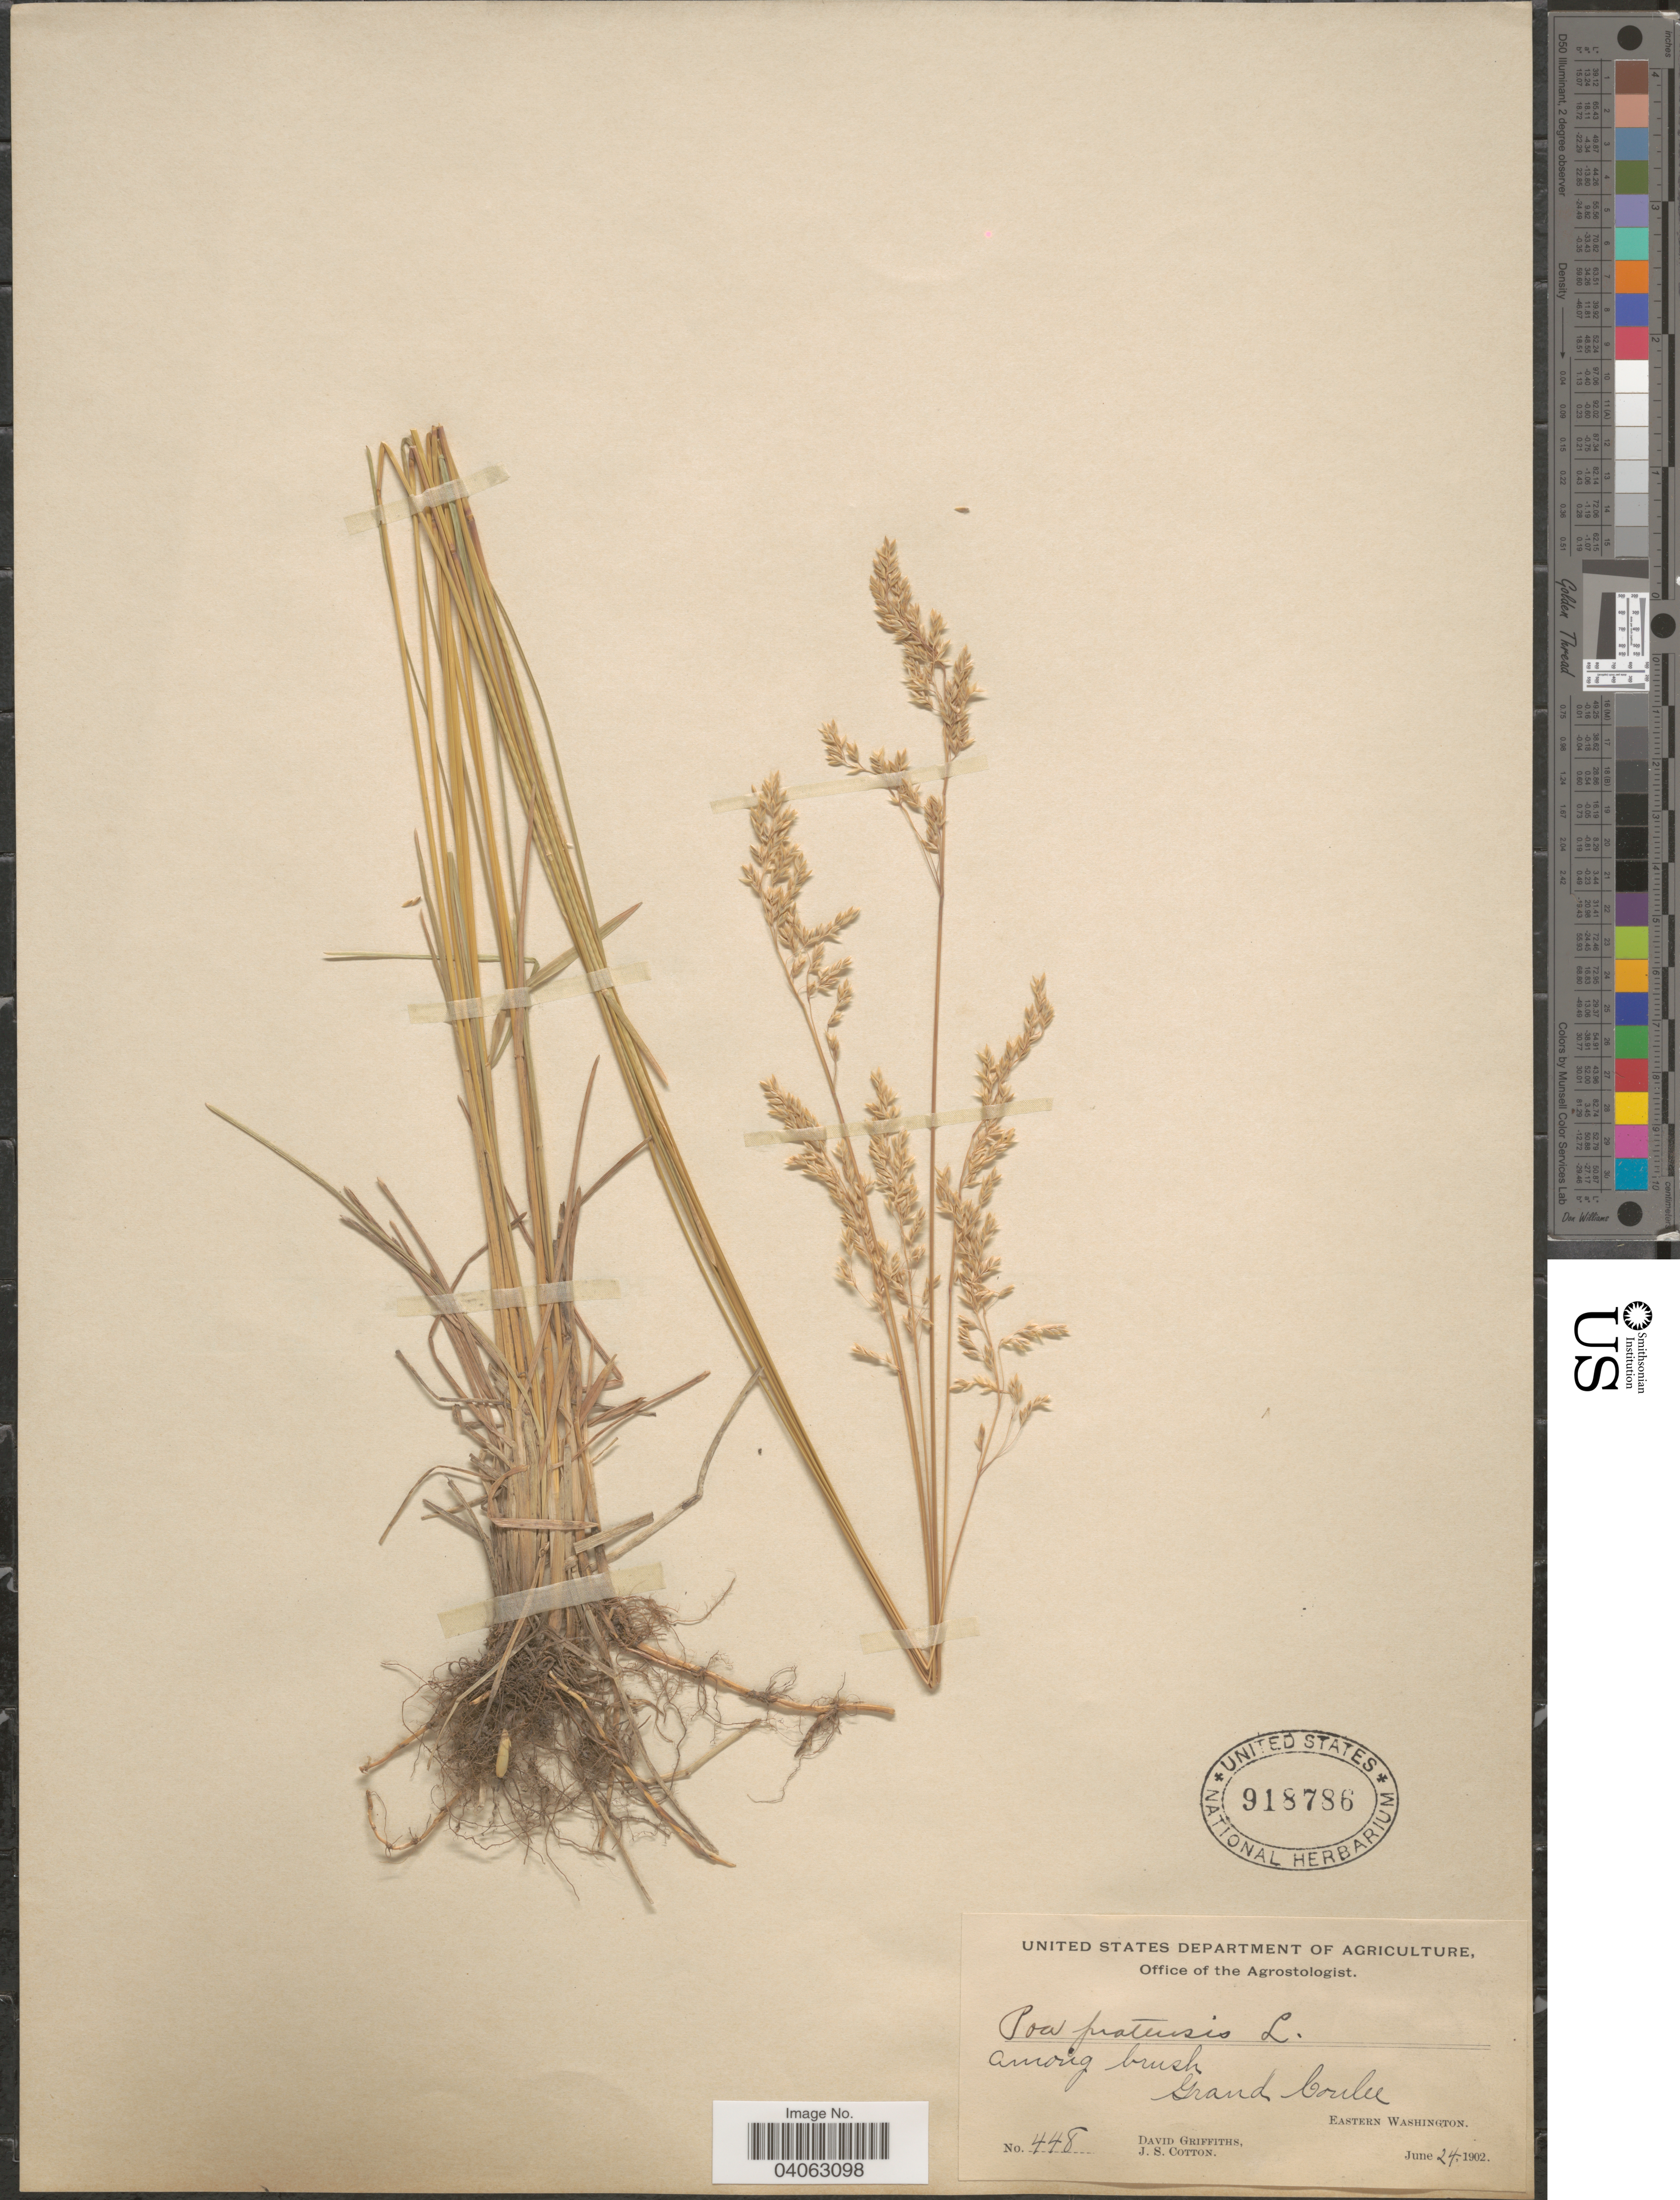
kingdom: Plantae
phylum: Tracheophyta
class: Liliopsida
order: Poales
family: Poaceae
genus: Poa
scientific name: Poa pratensis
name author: L.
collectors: D. Griffiths & J. S. Cotton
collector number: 448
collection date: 1902-06-24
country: United States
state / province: Washington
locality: Grand Coulee. Eastern Washington.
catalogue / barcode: US 918786